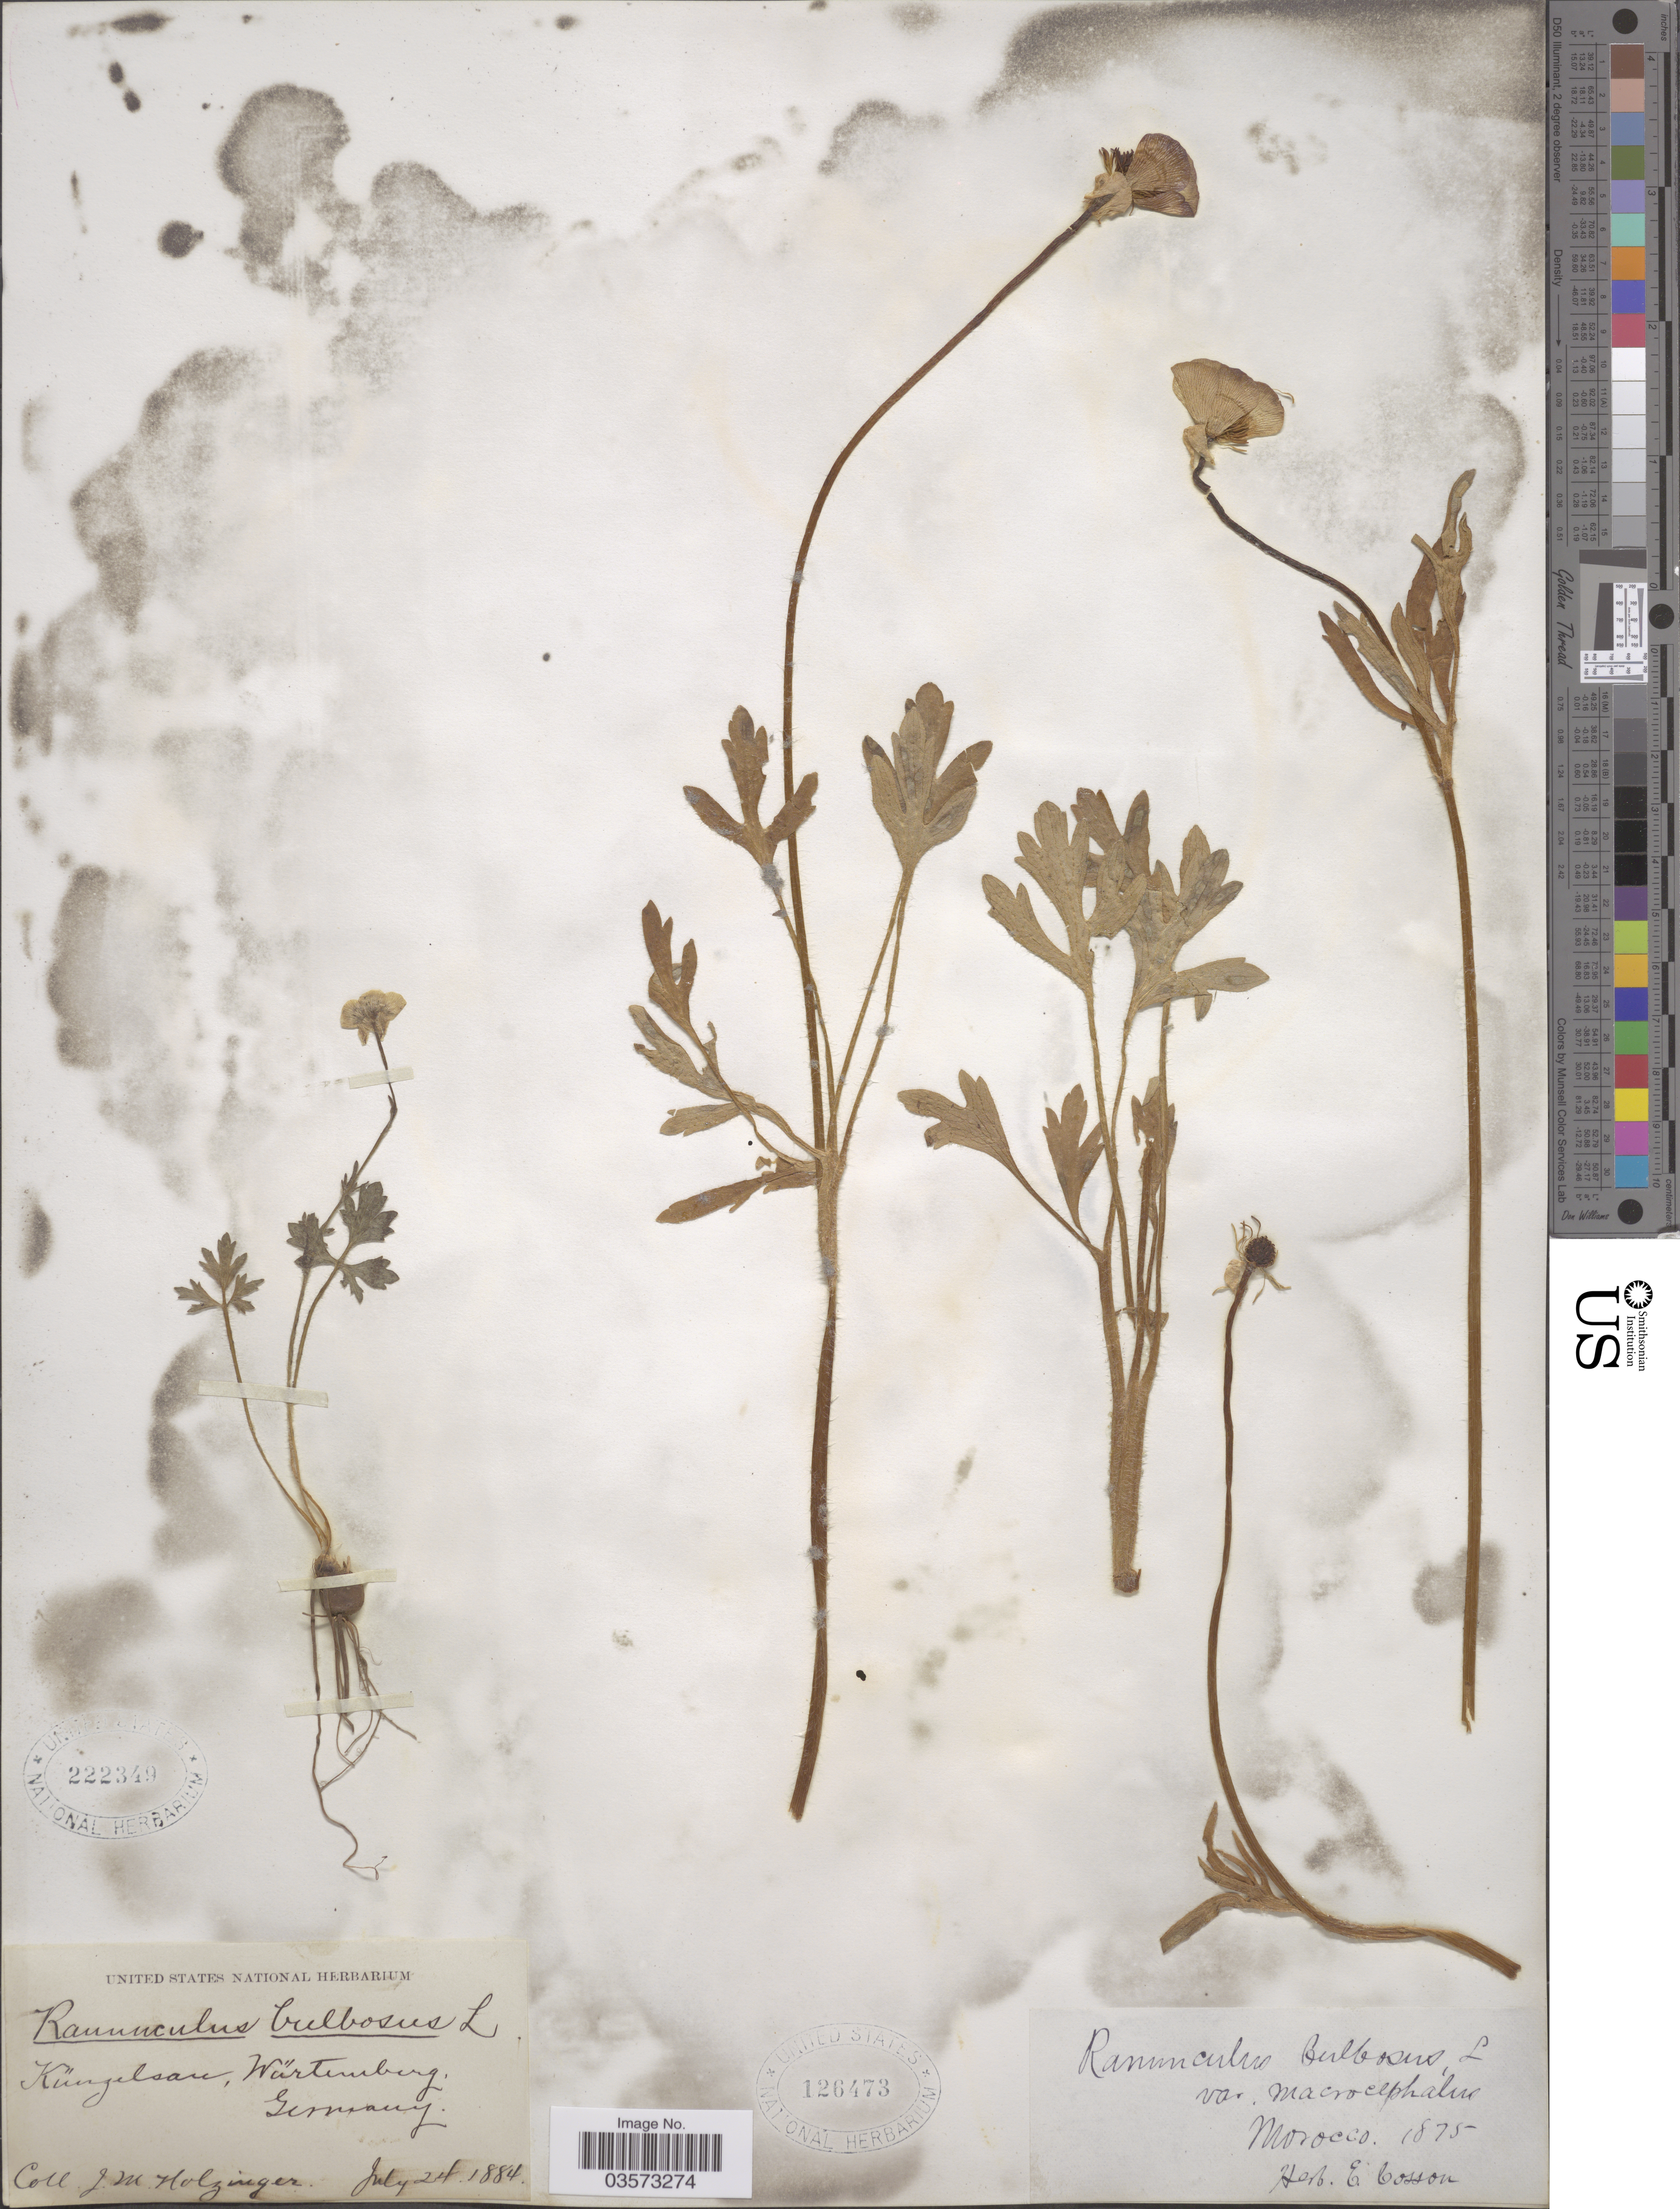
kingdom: Plantae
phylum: Tracheophyta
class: Magnoliopsida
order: Ranunculales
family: Ranunculaceae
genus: Ranunculus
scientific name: Ranunculus bulbosus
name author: L.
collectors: ex herb. Cosson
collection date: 1875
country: Morocco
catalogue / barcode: US 126473